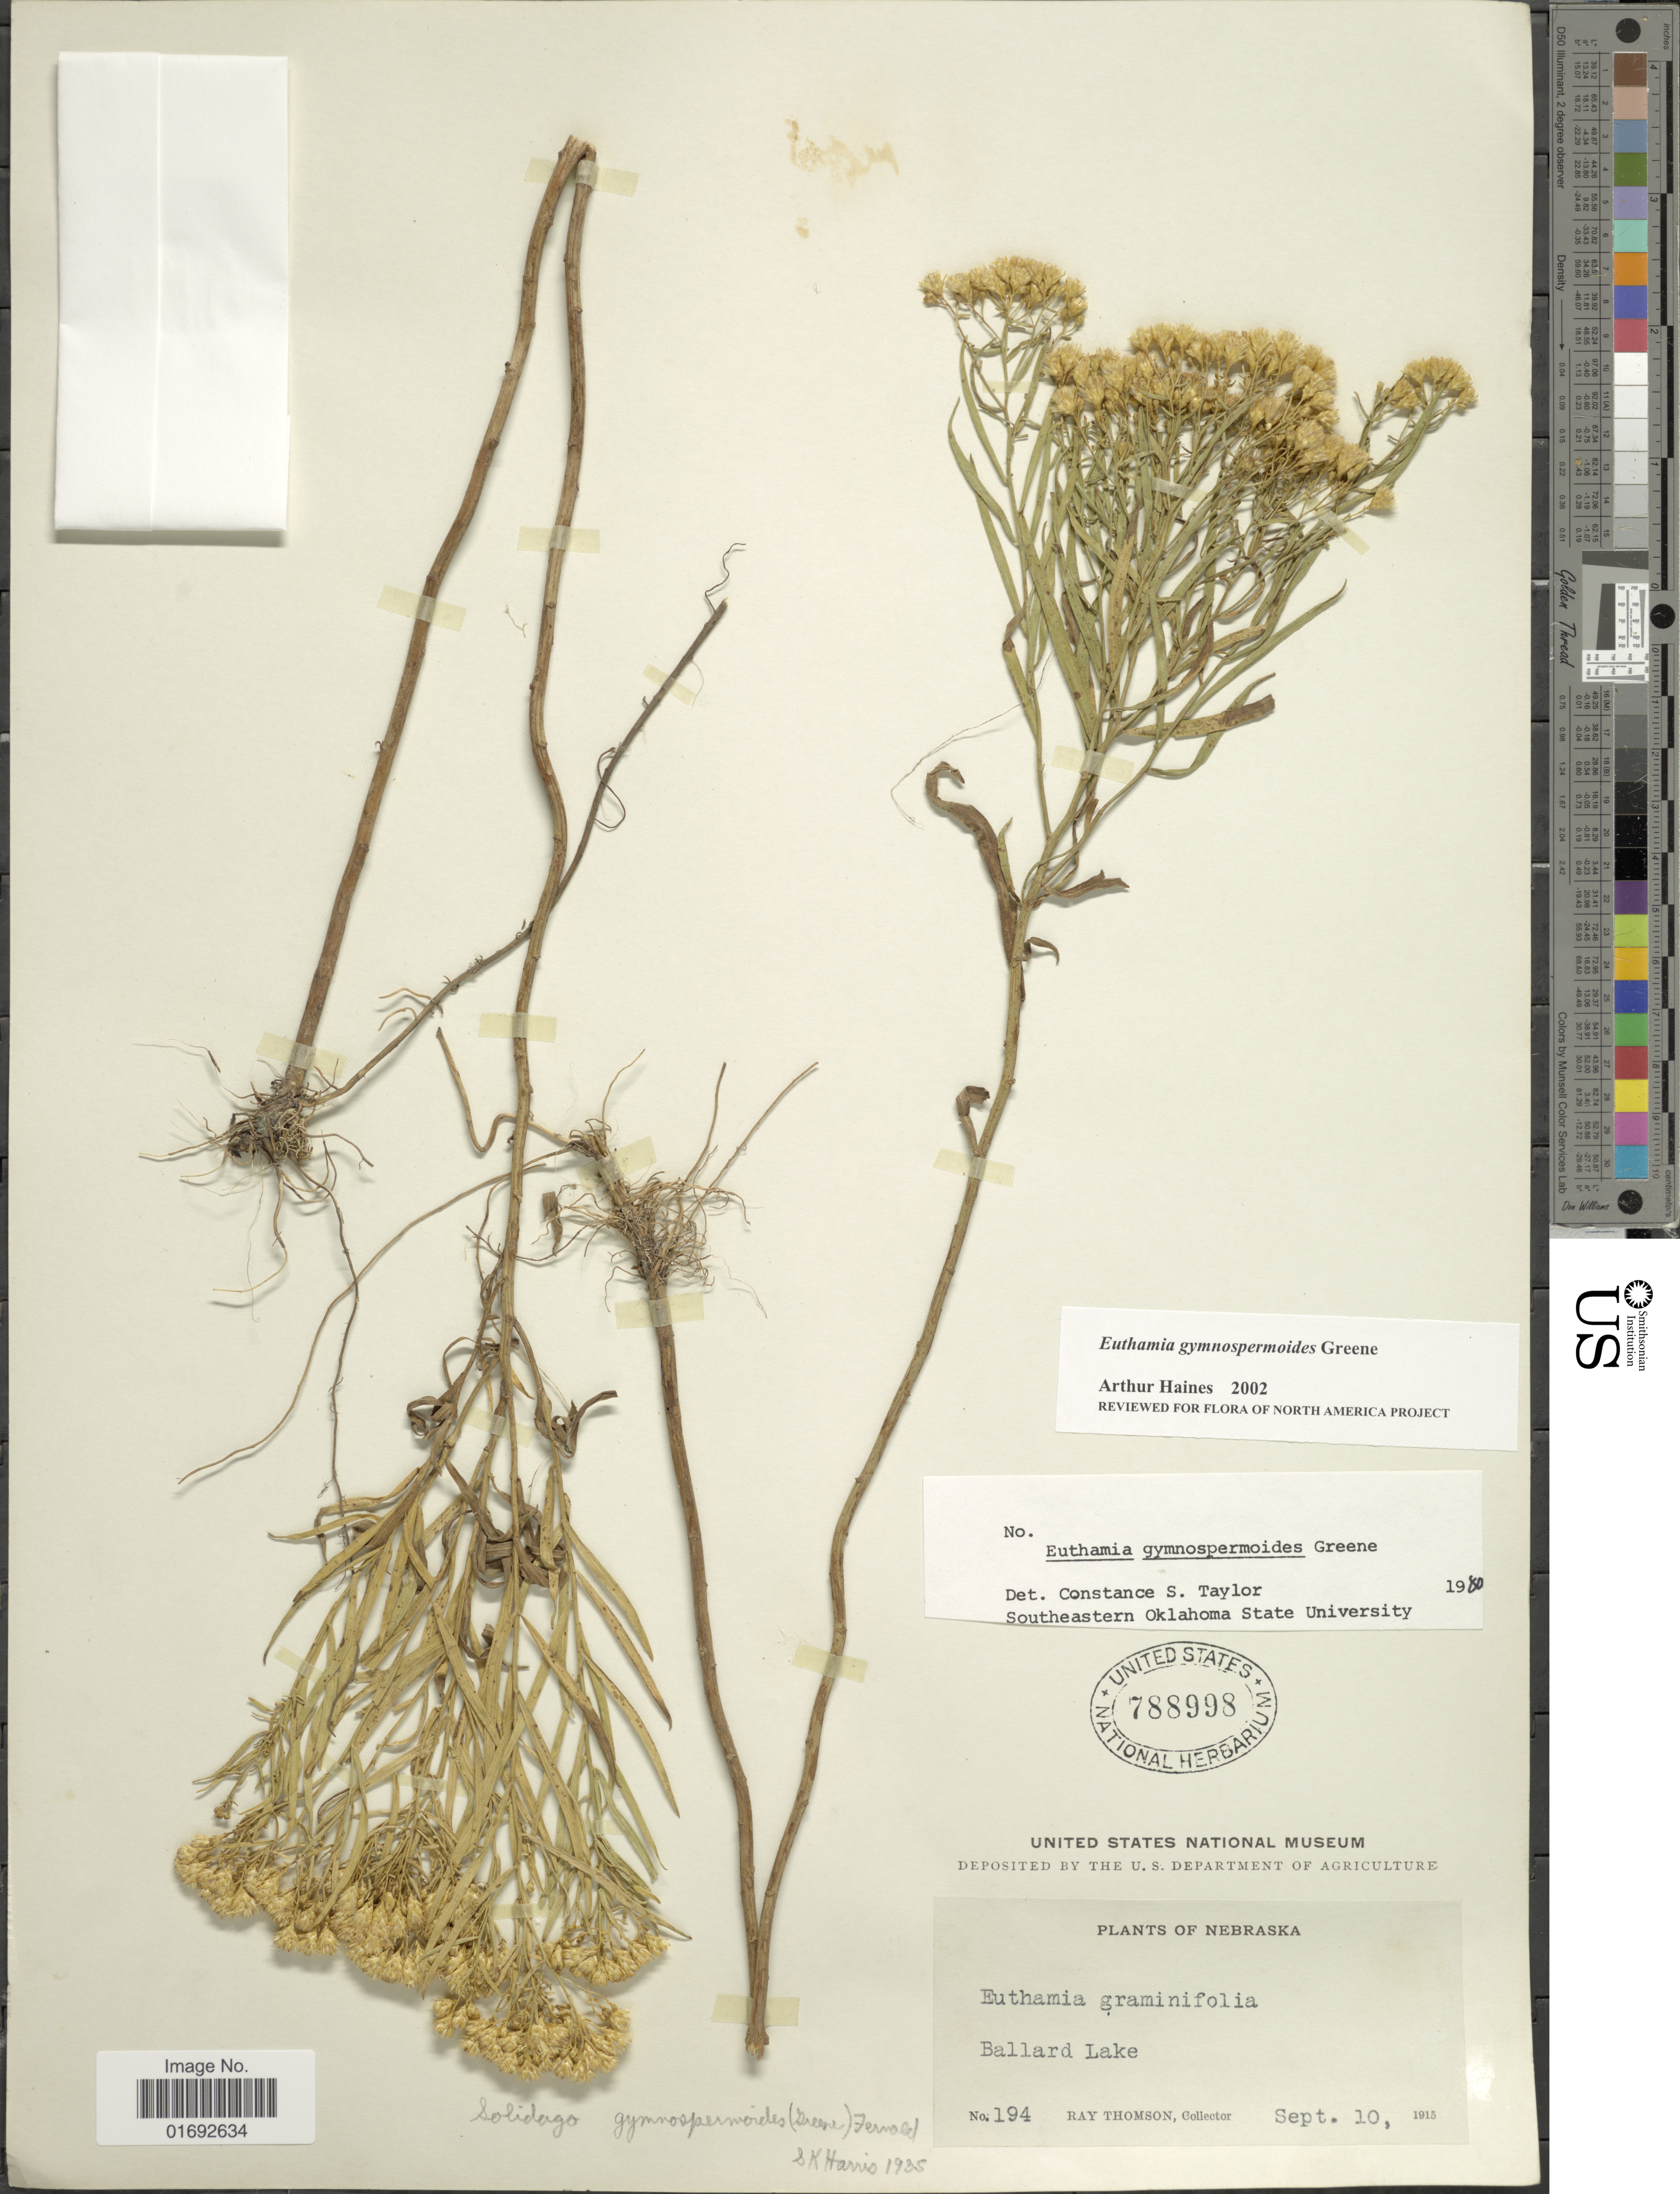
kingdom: Plantae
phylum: Tracheophyta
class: Magnoliopsida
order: Asterales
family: Asteraceae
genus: Euthamia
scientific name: Euthamia gymnospermoides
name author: Greene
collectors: R. Thomson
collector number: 194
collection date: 1915-09-10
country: United States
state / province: Nebraska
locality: Ballard Lake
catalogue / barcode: US 788998